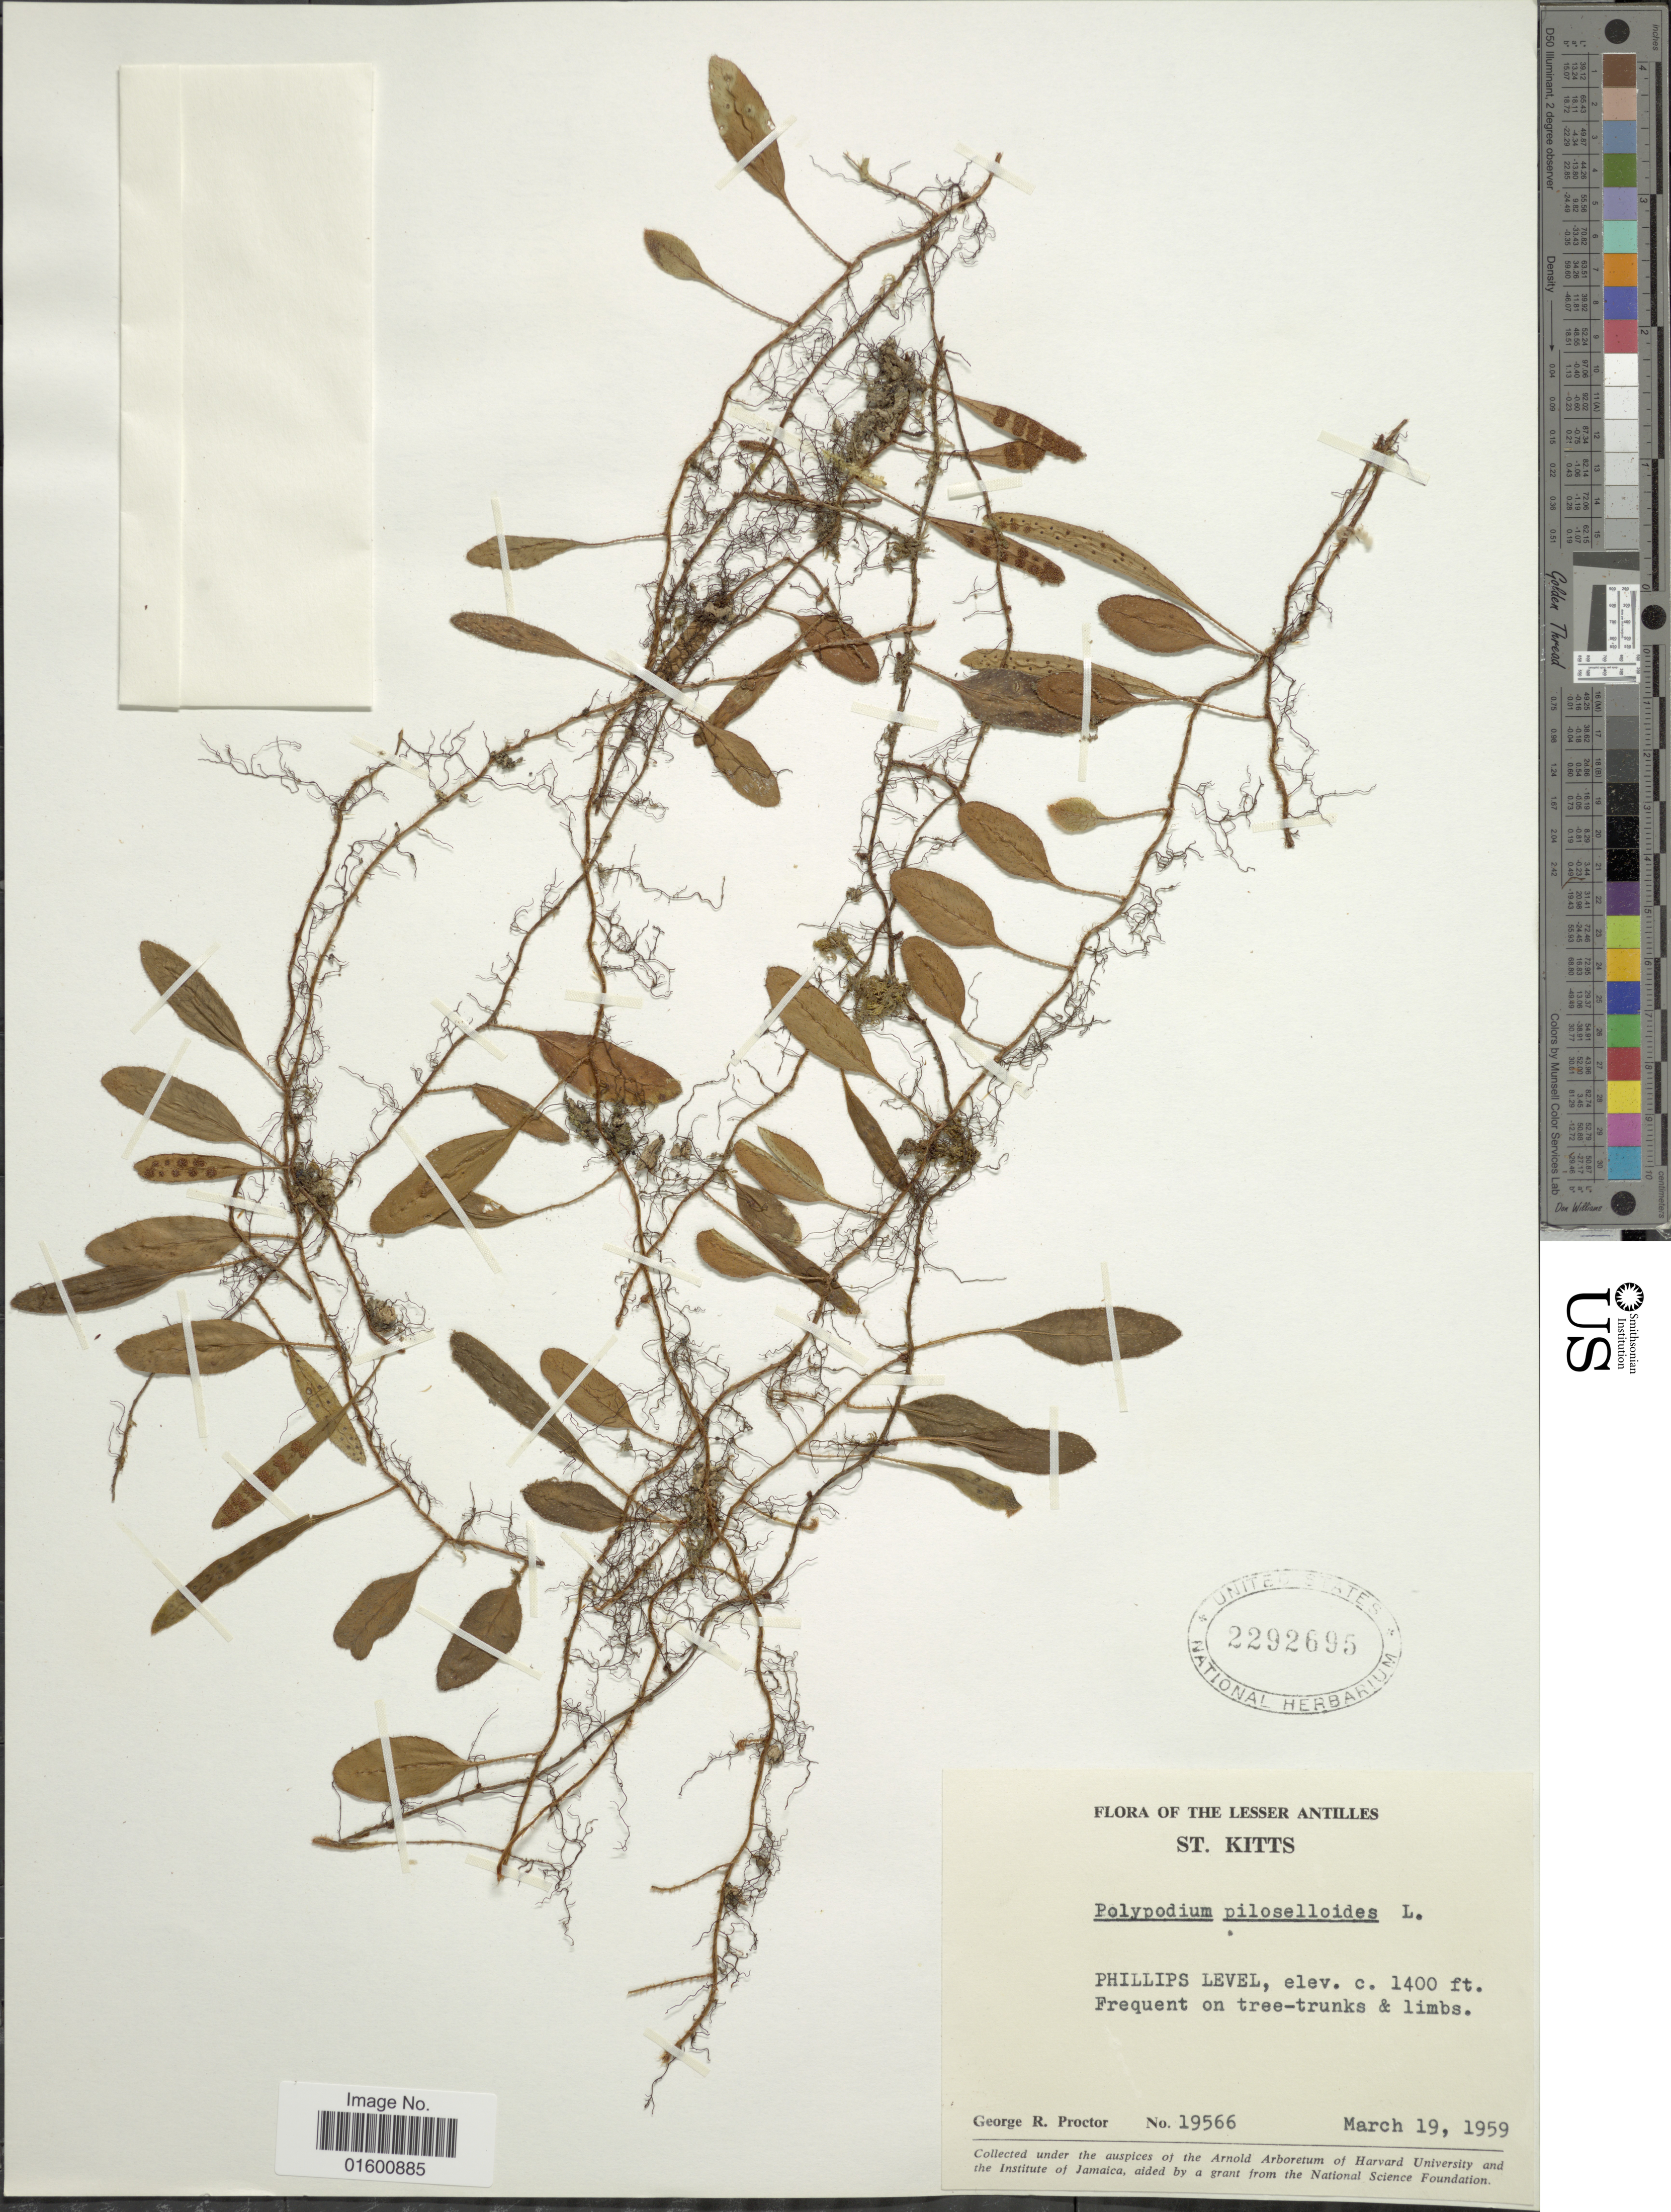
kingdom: Plantae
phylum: Tracheophyta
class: Polypodiopsida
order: Polypodiales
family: Polypodiaceae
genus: Microgramma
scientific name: Microgramma piloselloides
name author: (L.) Copel.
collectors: G. Proctor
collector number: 19566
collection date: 1959-03-19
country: St. Christopher-Nevis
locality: The Lesser Antilles, St. Kitts, Phillips Level, Frequent on tree trunks & limbs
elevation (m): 427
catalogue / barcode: US 2292695